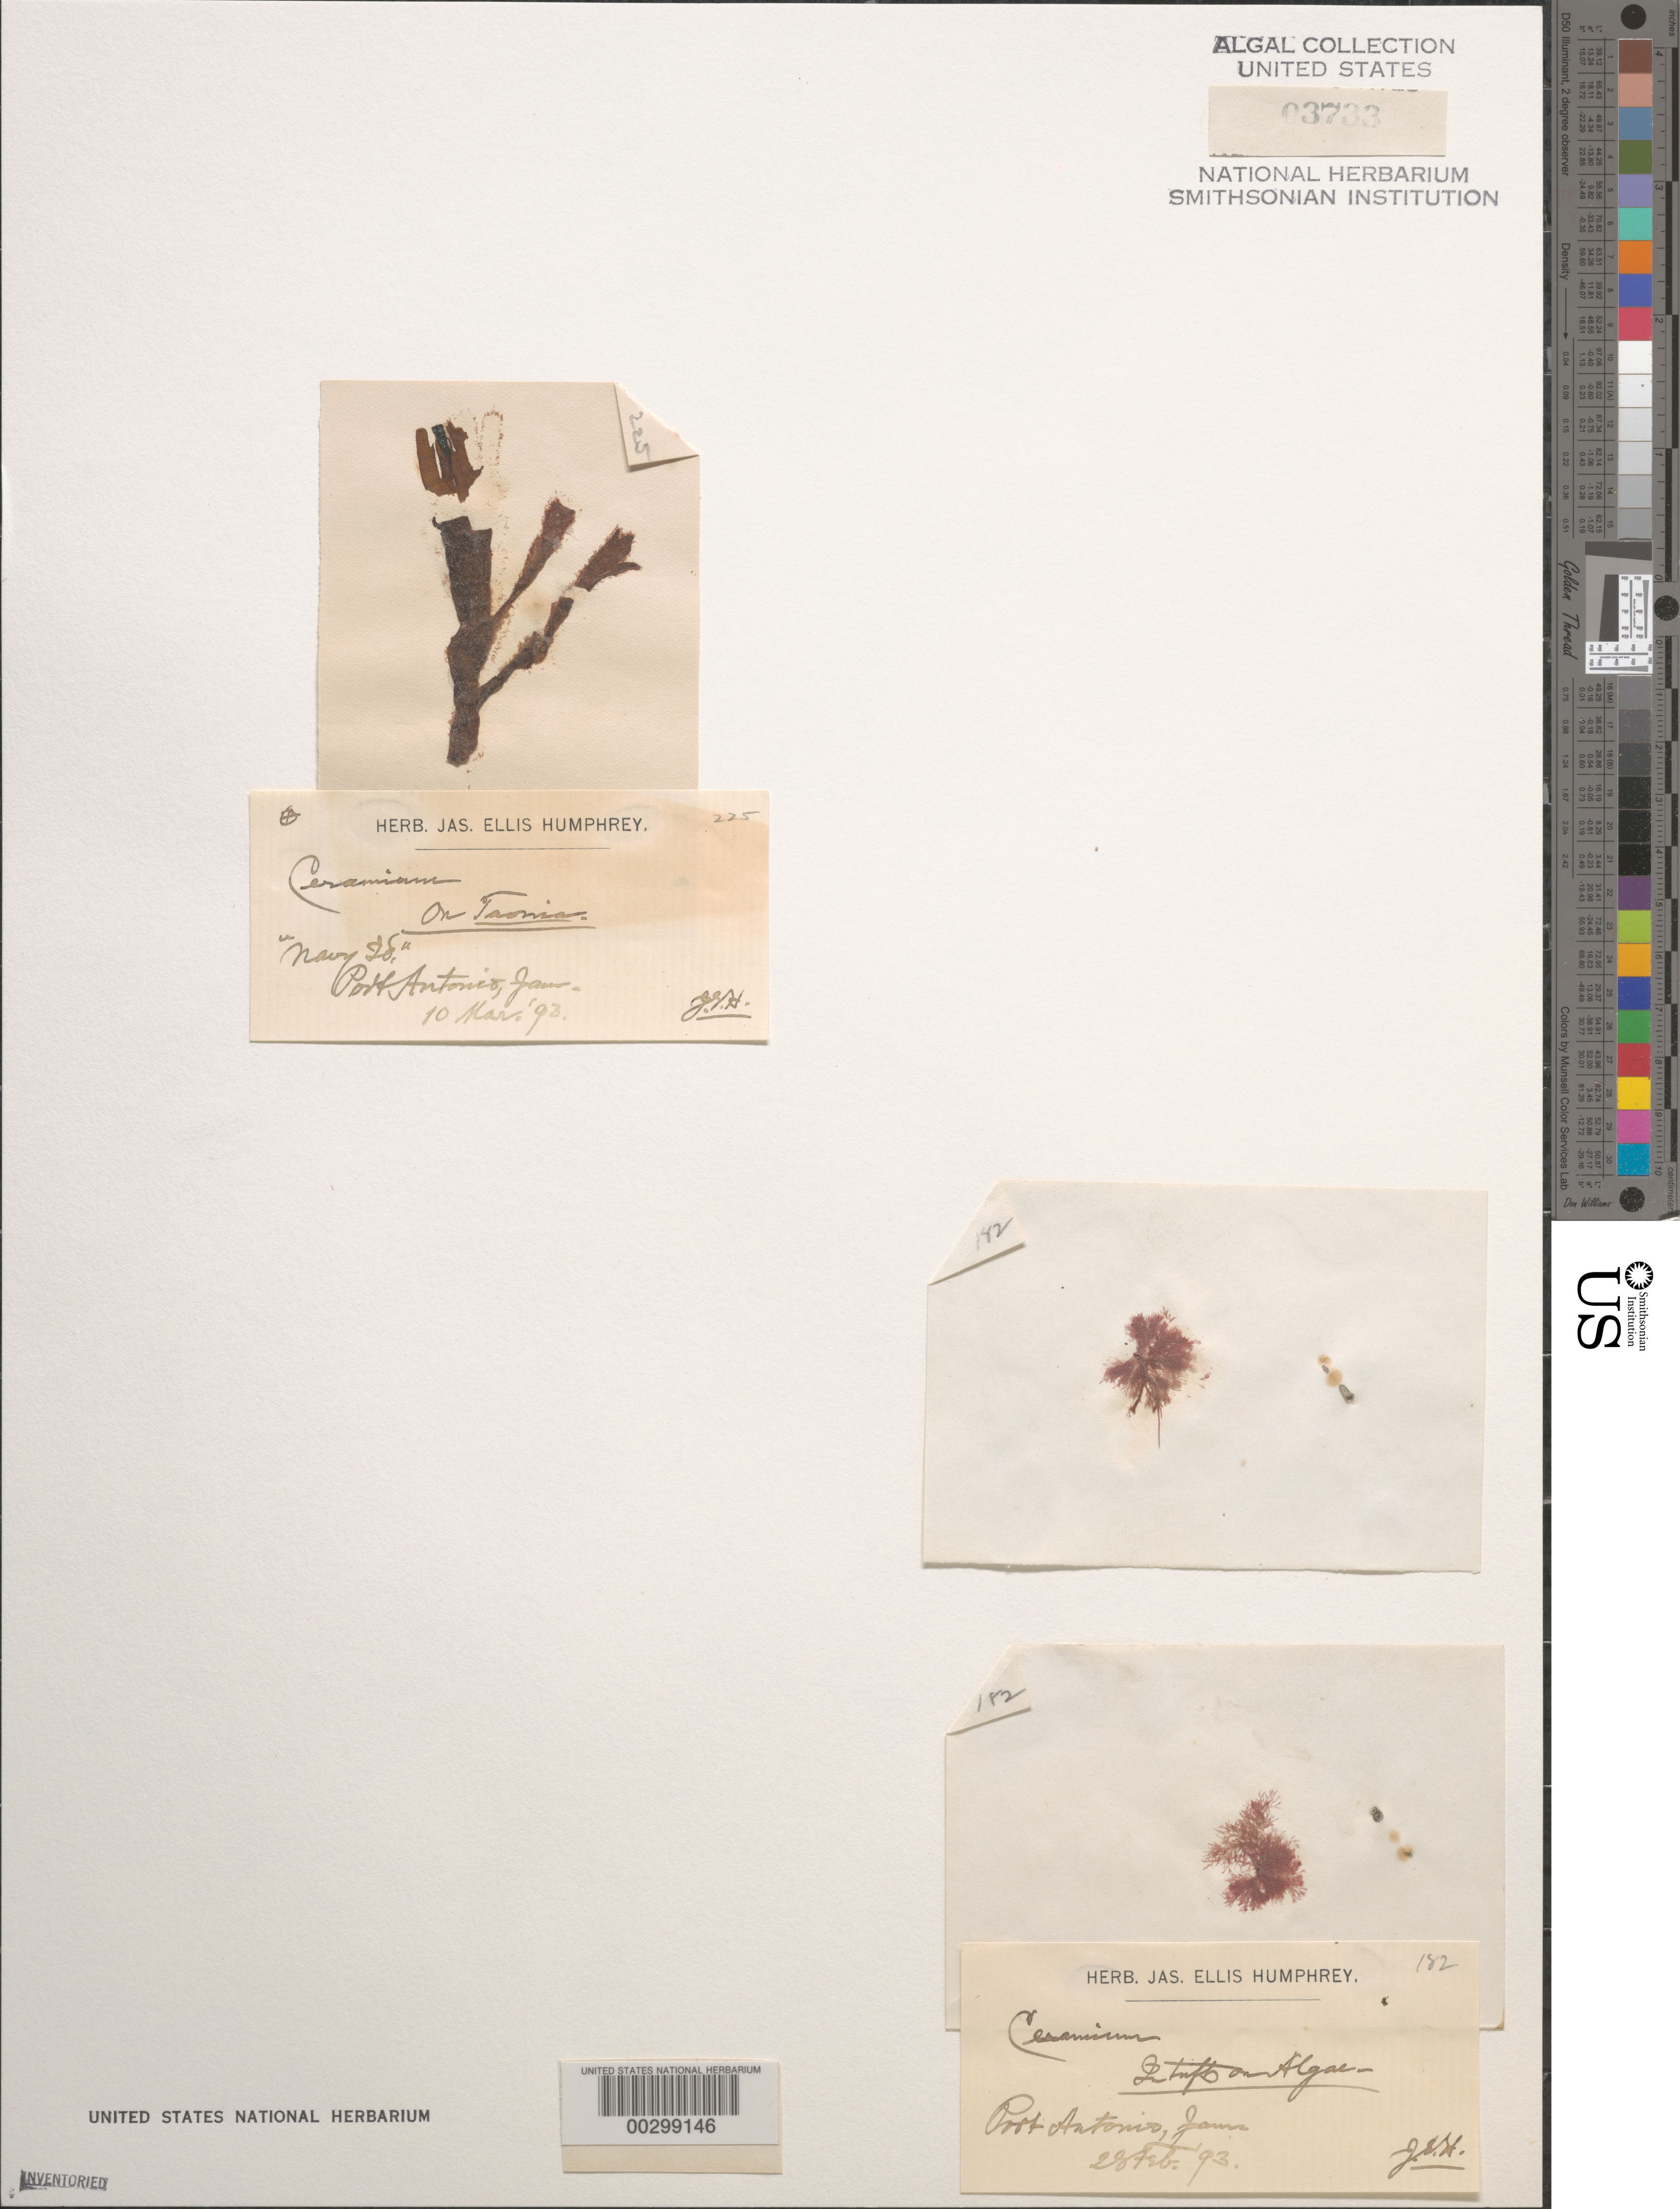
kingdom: Plantae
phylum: Rhodophyta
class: Florideophyceae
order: Ceramiales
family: Ceramiaceae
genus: Ceramium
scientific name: Ceramium sp.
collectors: J. Humphrey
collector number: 182 & 225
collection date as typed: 28 Feb 1893 AND 10 Mar 1893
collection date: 1893-02-28,1893-03-10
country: Jamaica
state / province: Portland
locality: Navy island, port antonio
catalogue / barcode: US 3733